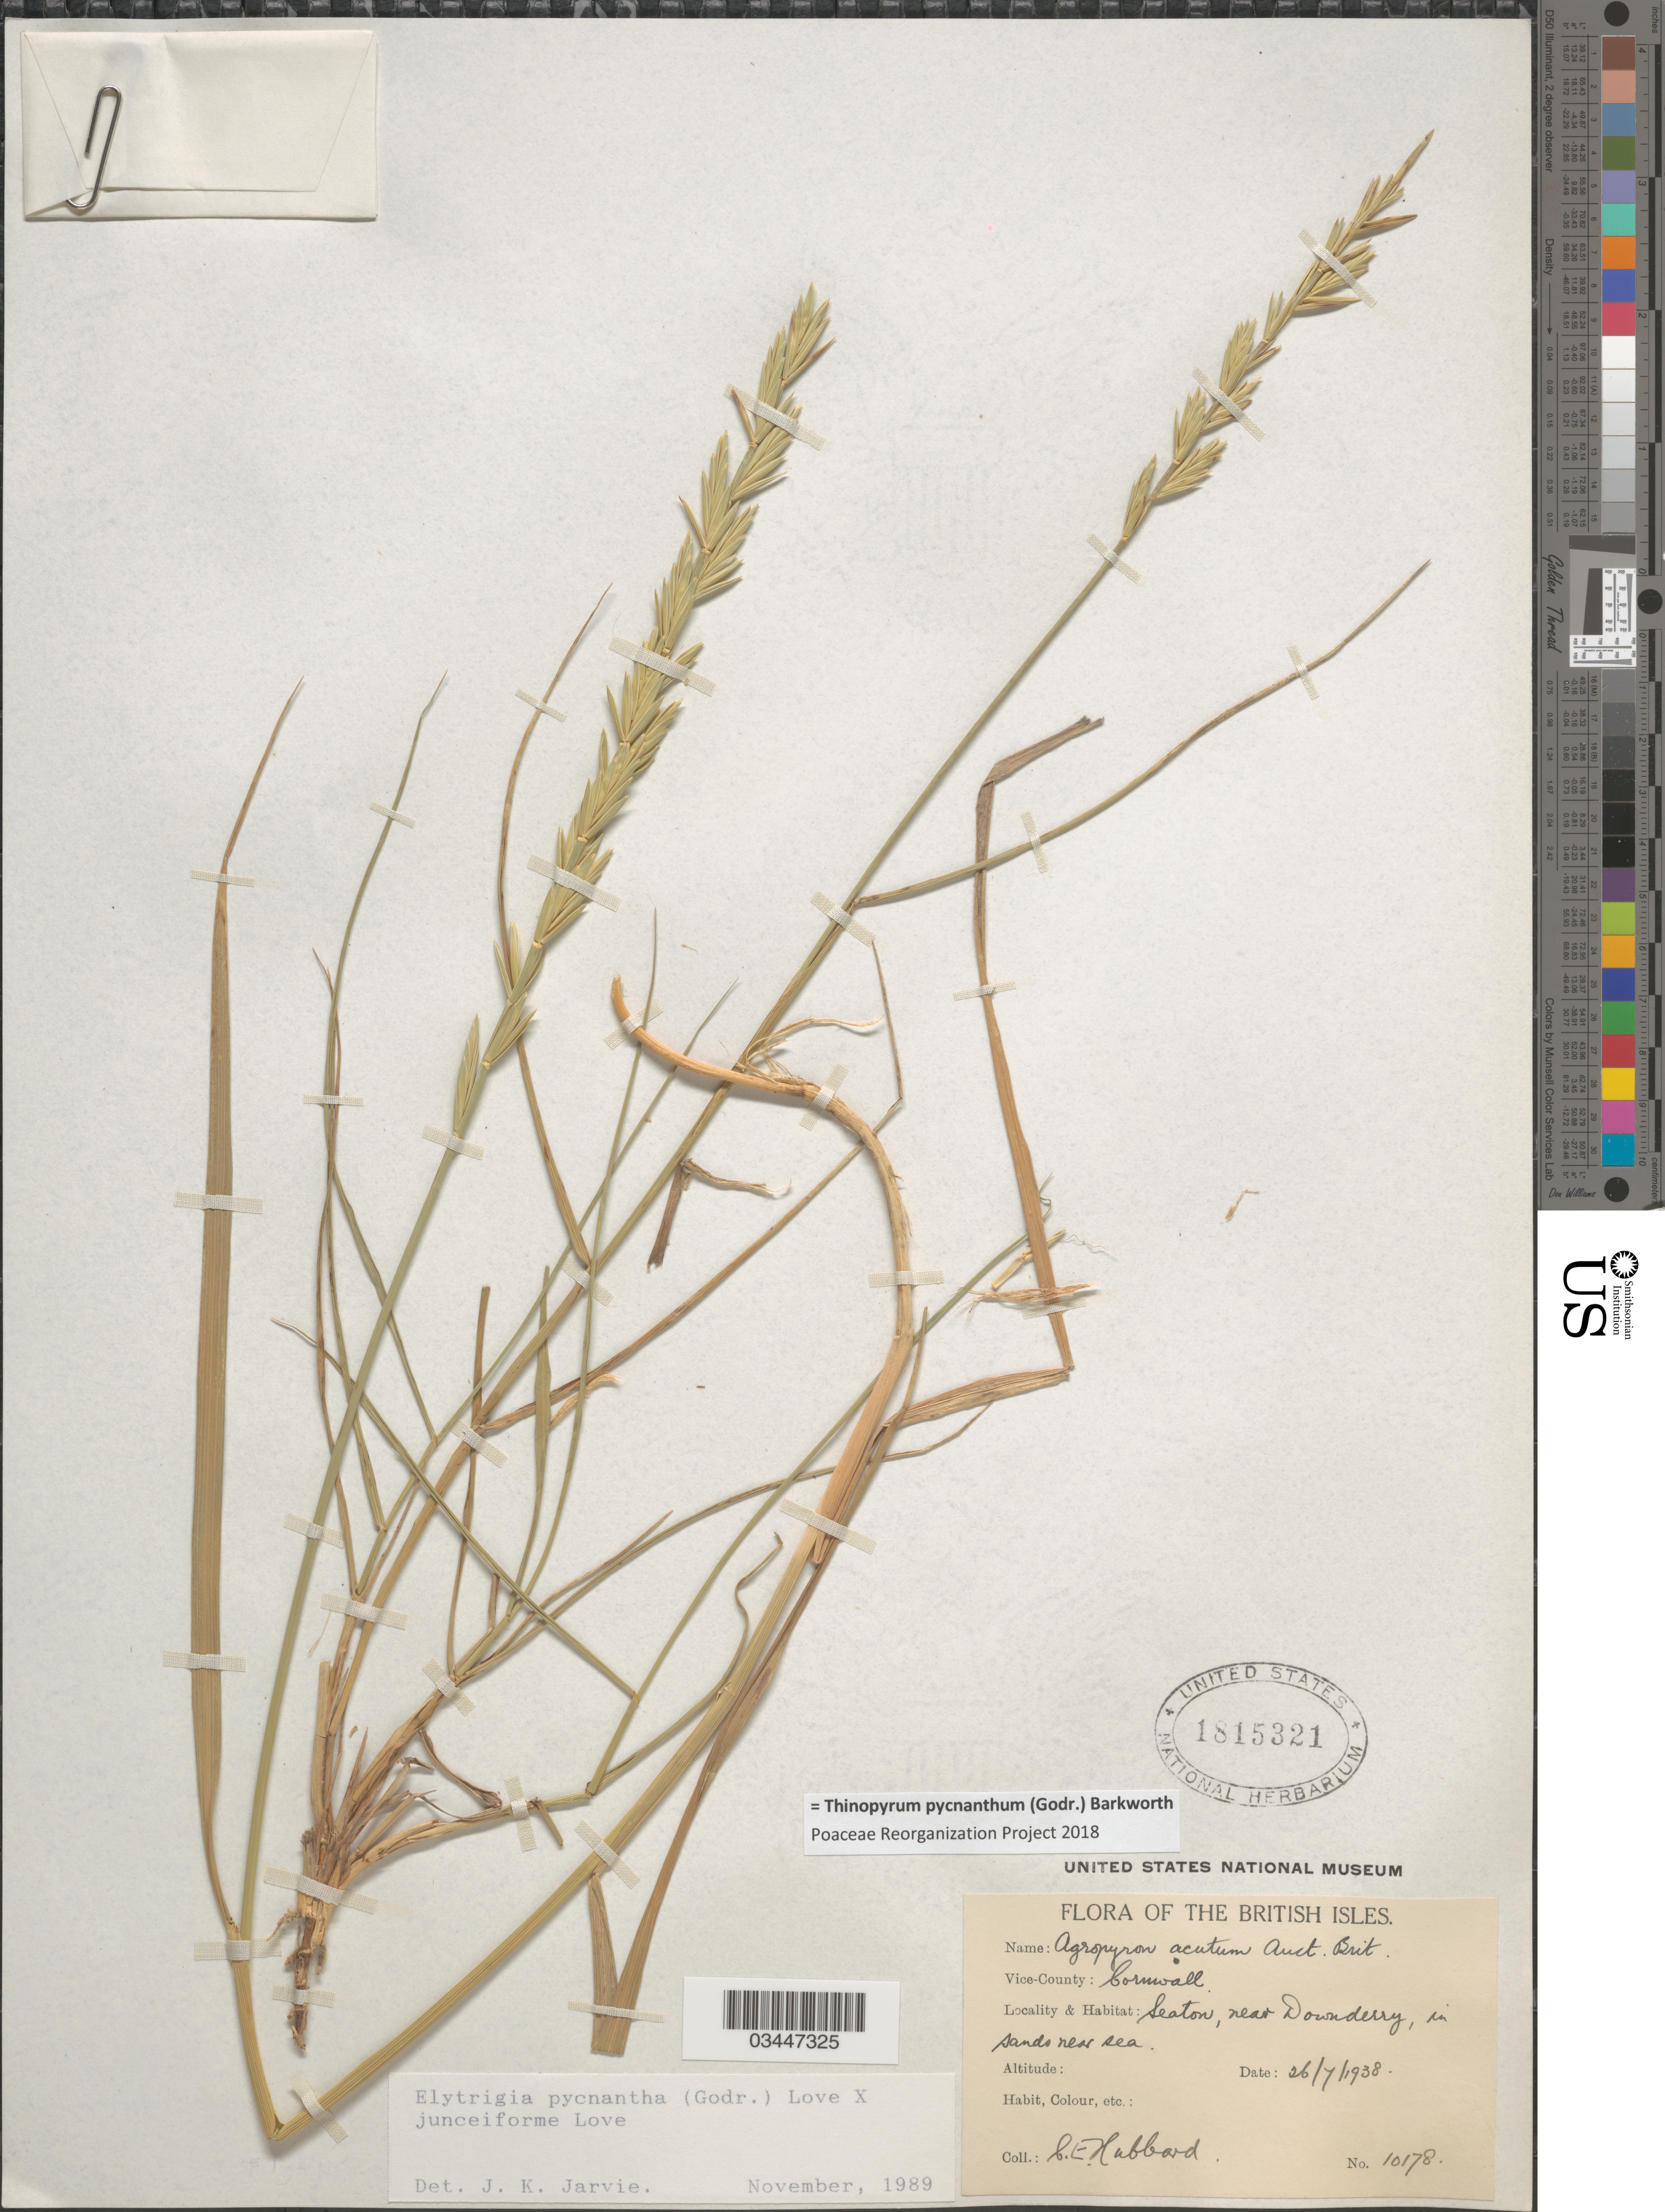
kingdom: Plantae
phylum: Tracheophyta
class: Liliopsida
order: Poales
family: Poaceae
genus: Thinopyrum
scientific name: Thinopyrum pycnanthum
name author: (Godr.) Barkworth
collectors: C. E. Hubbard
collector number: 10178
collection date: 1937-07-26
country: United Kingdom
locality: The British Isles. Vice-County: Cornwall. Seaton, near Downderry, in sands near sea.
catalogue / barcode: US 1815321